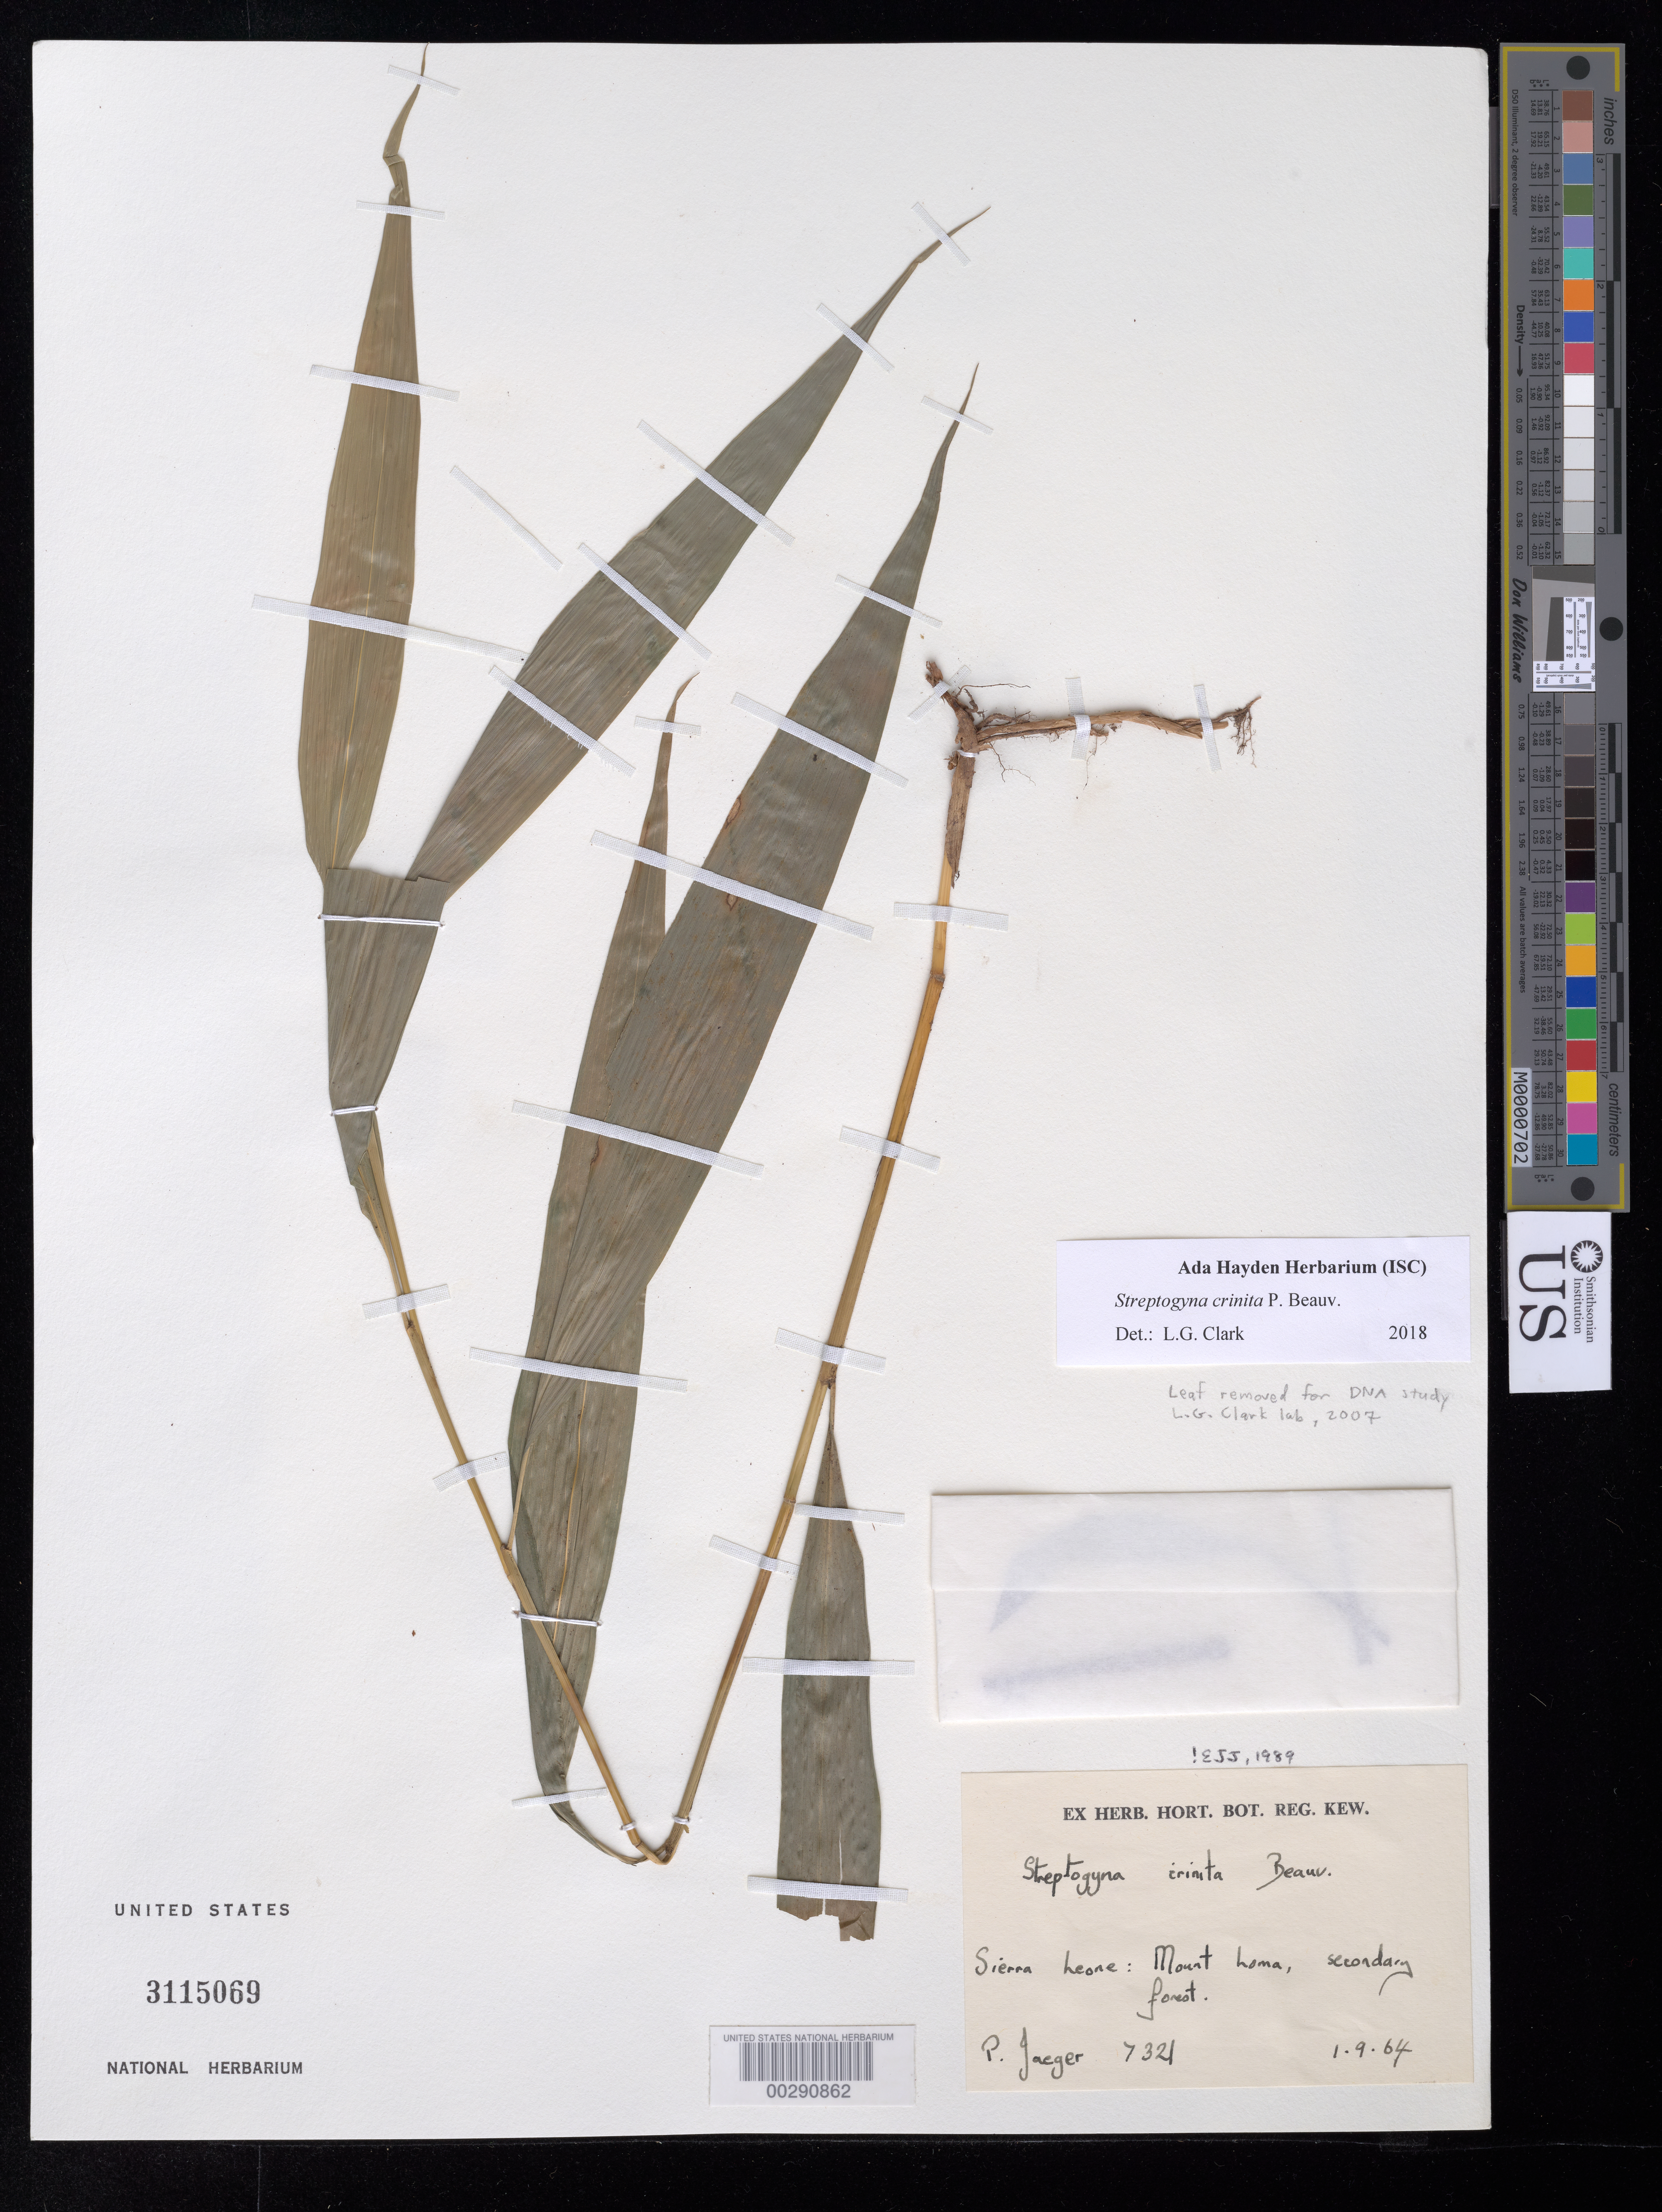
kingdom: Plantae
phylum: Tracheophyta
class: Liliopsida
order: Poales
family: Poaceae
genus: Streptogyna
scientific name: Streptogyna crinita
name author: P. Beauv.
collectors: P. Jaeger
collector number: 7321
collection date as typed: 01 Sep 1964 or 09 Jan 1964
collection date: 1964-01-09 or 1964-09-01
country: Sierra Leone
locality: Mount loma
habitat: Secondary forest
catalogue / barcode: US 3115069